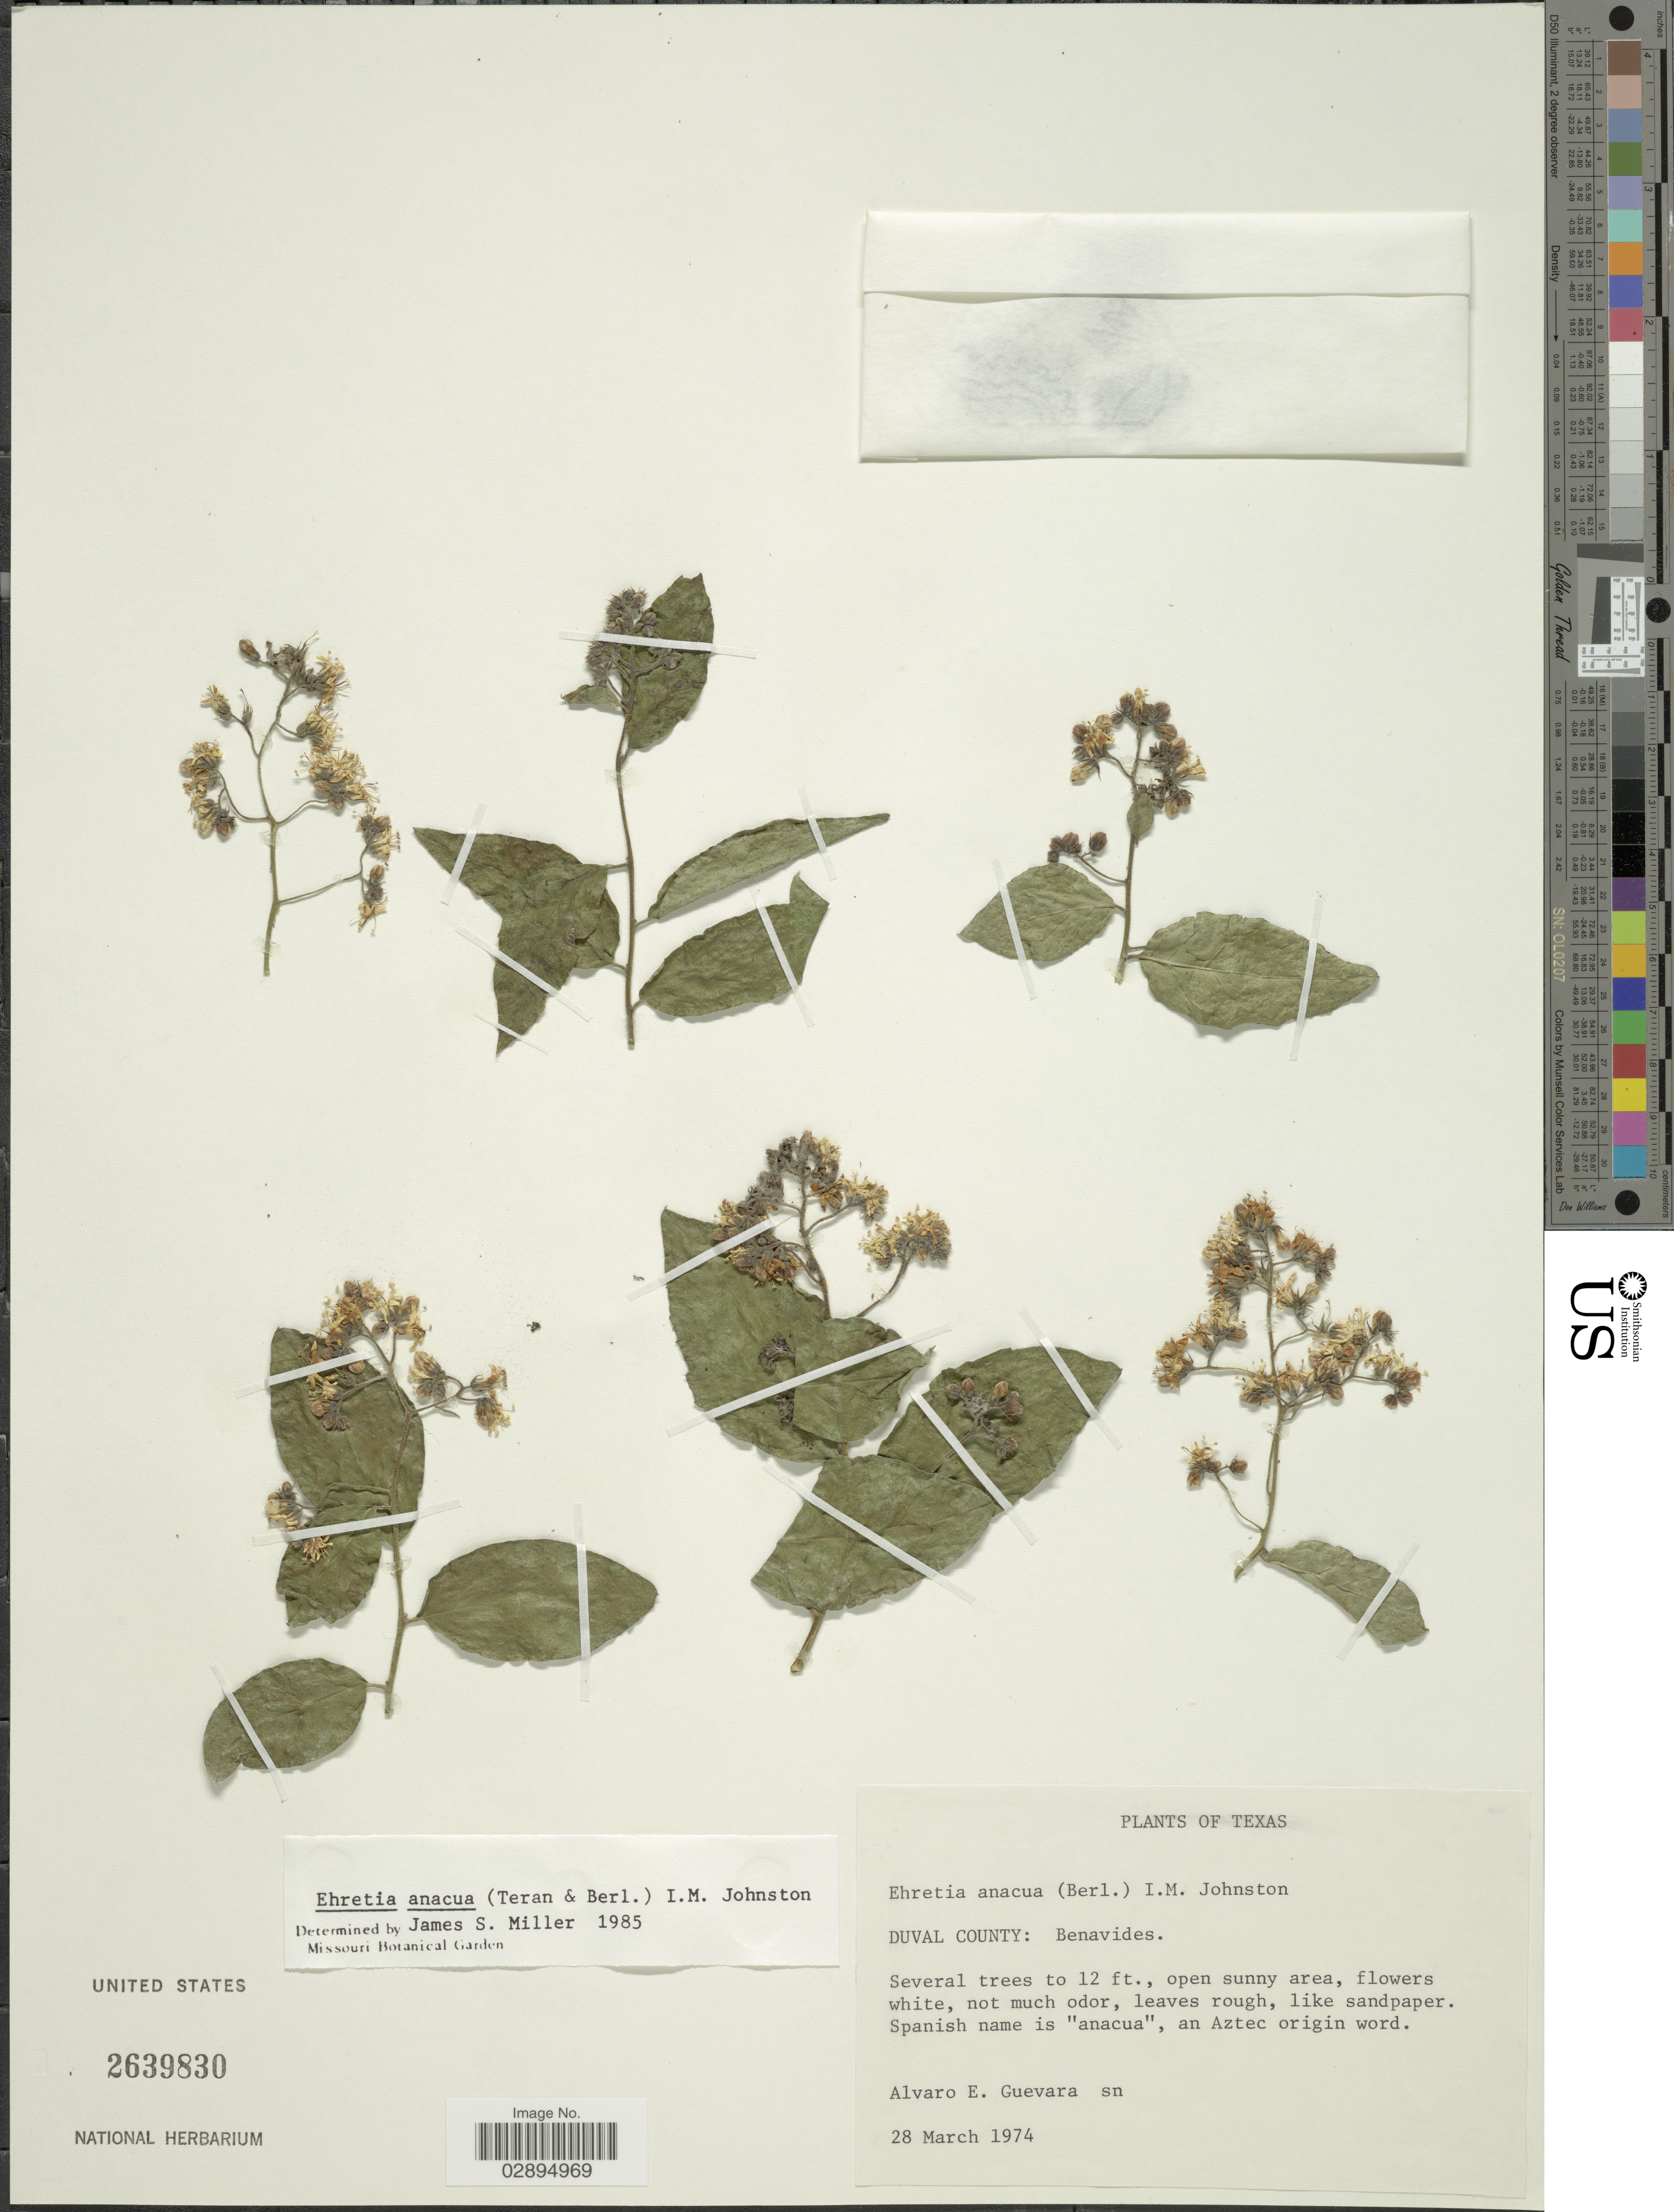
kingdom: Plantae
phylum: Tracheophyta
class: Magnoliopsida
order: Boraginales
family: Ehretiaceae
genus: Ehretia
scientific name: Ehretia anacua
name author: (Terán & Berland.) I.M. Johnst.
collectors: A. E. Guevara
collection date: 1974-03-28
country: United States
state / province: Texas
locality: Duval County: Benavides.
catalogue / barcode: US 2639830